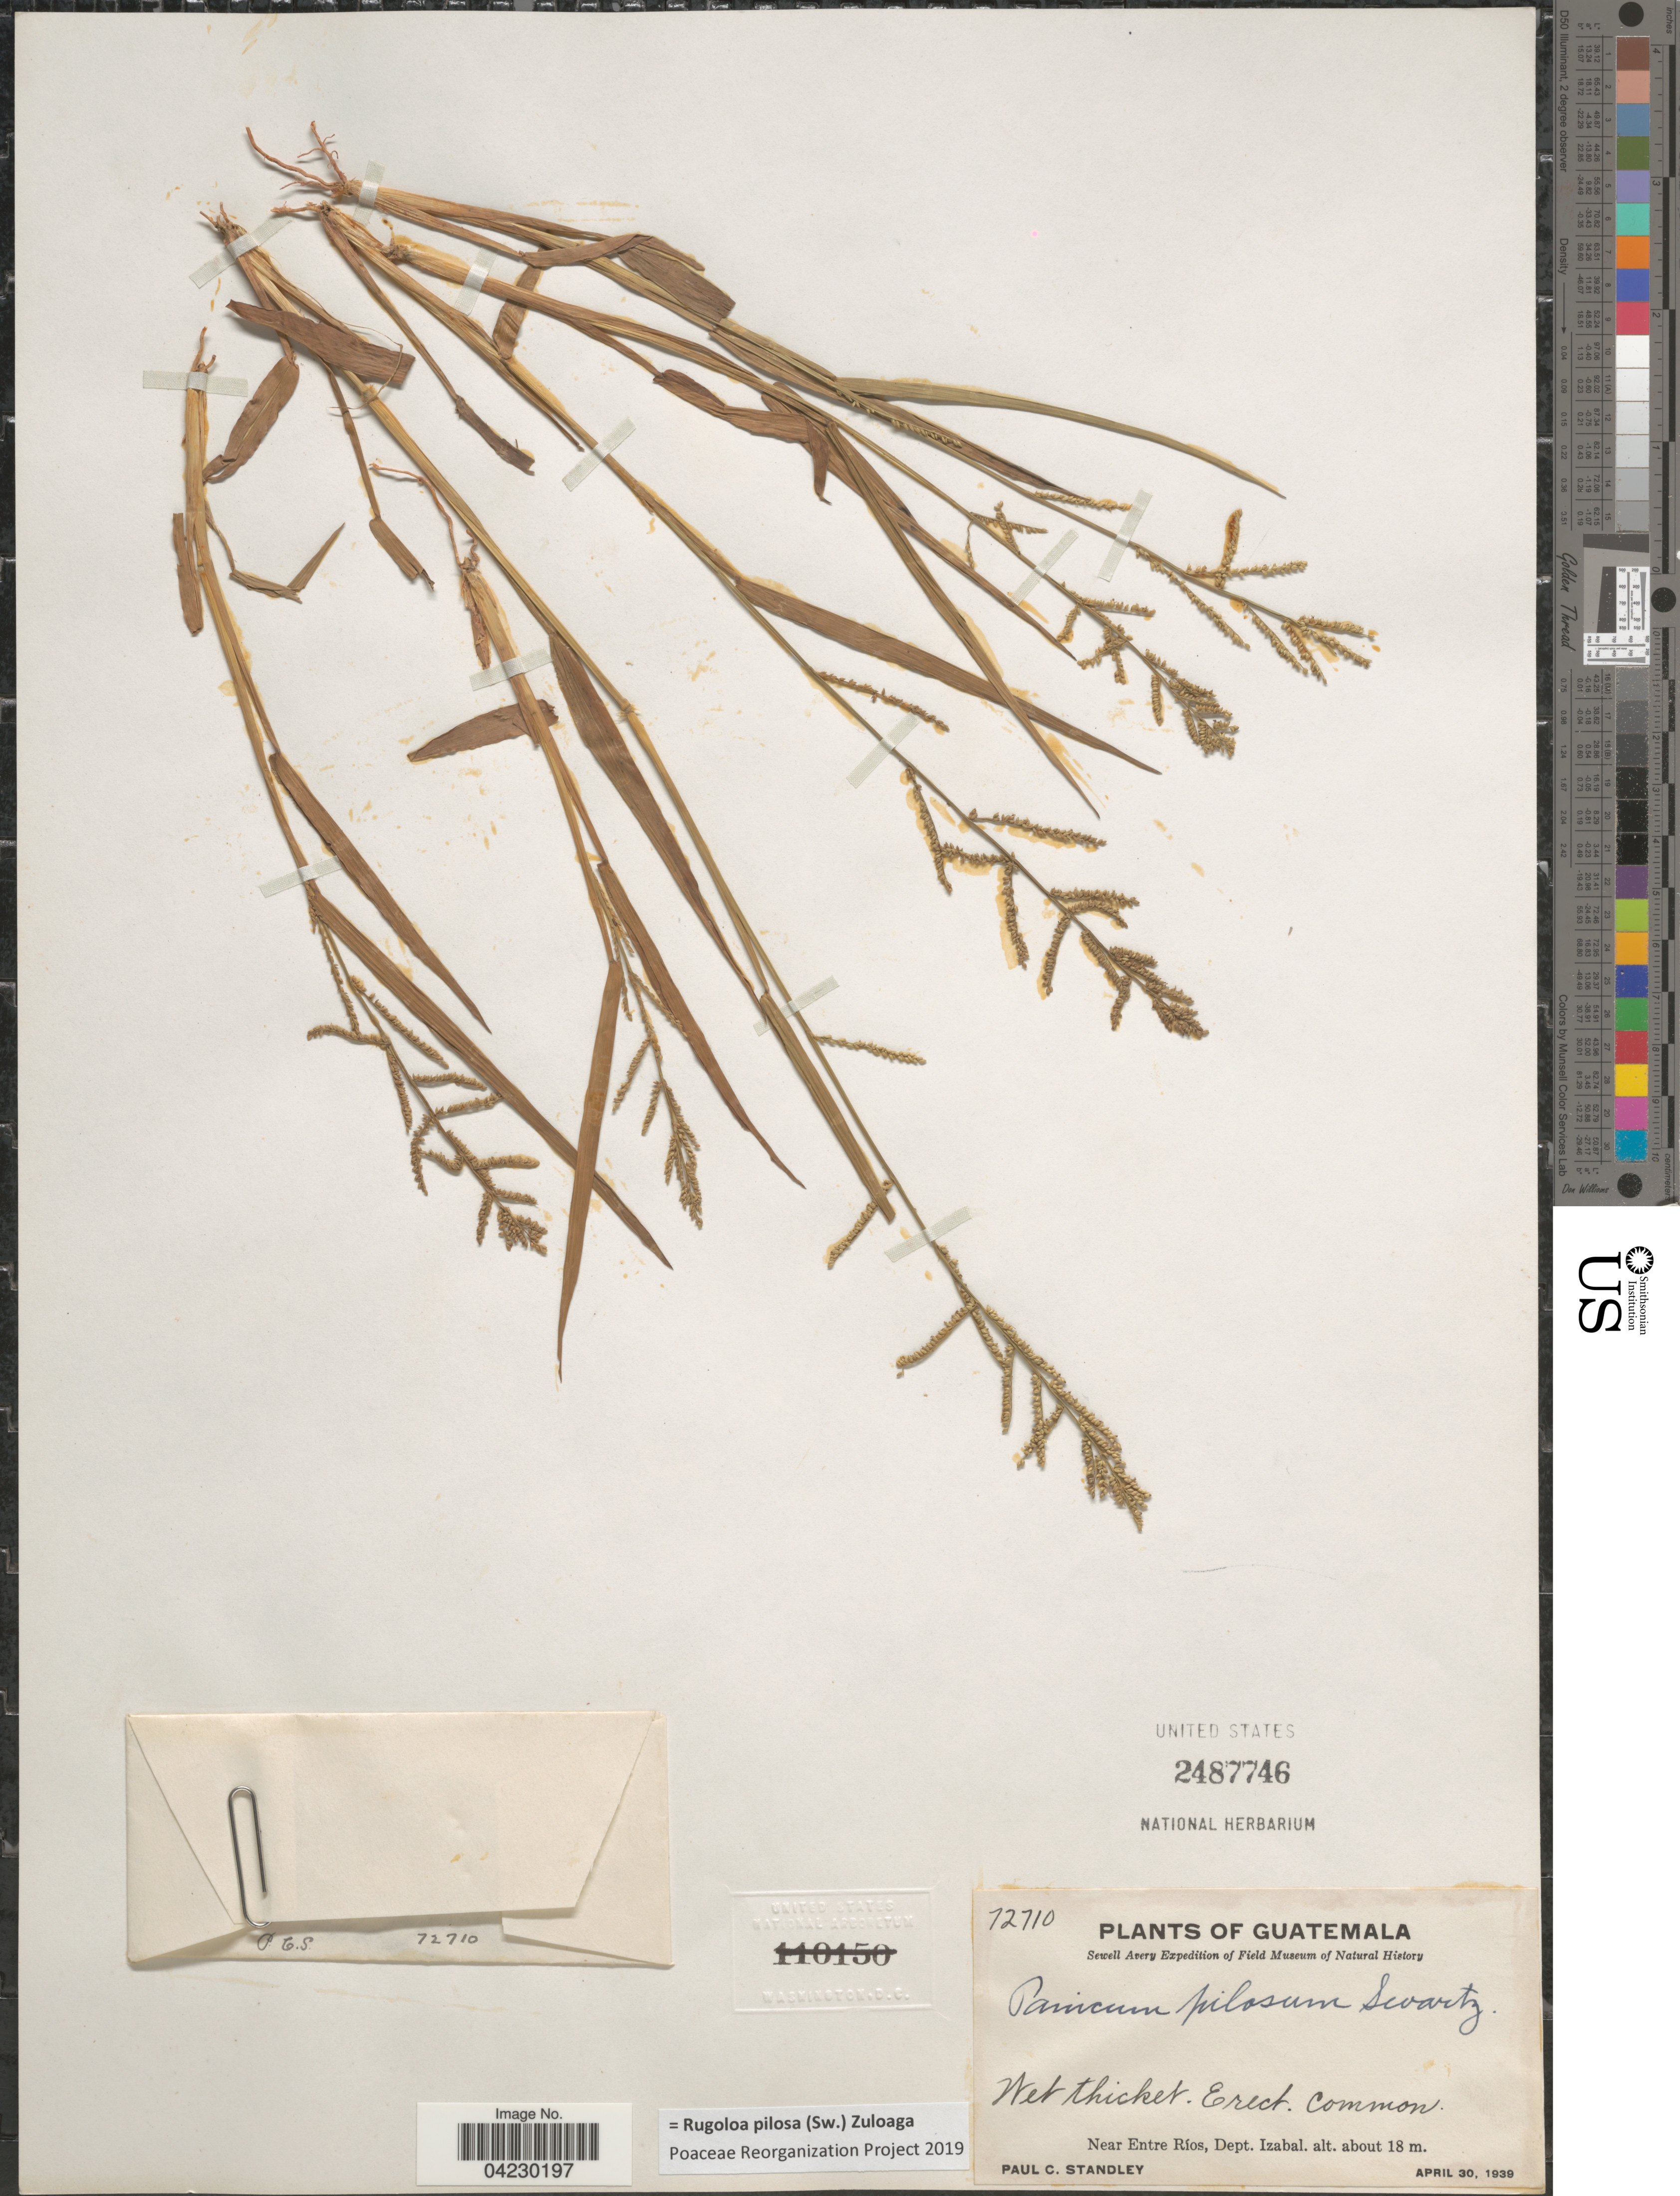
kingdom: Plantae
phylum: Tracheophyta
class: Liliopsida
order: Poales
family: Poaceae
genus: Rugoloa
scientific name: Rugoloa pilosa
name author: (Sw.) Zuloaga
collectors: P. C. Standley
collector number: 72710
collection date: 1939-04-30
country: Guatemala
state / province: Izabal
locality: Sewell Avery Expedition. Near Entre Ríos, Dept. Izabal.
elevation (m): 18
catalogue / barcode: US 2487746